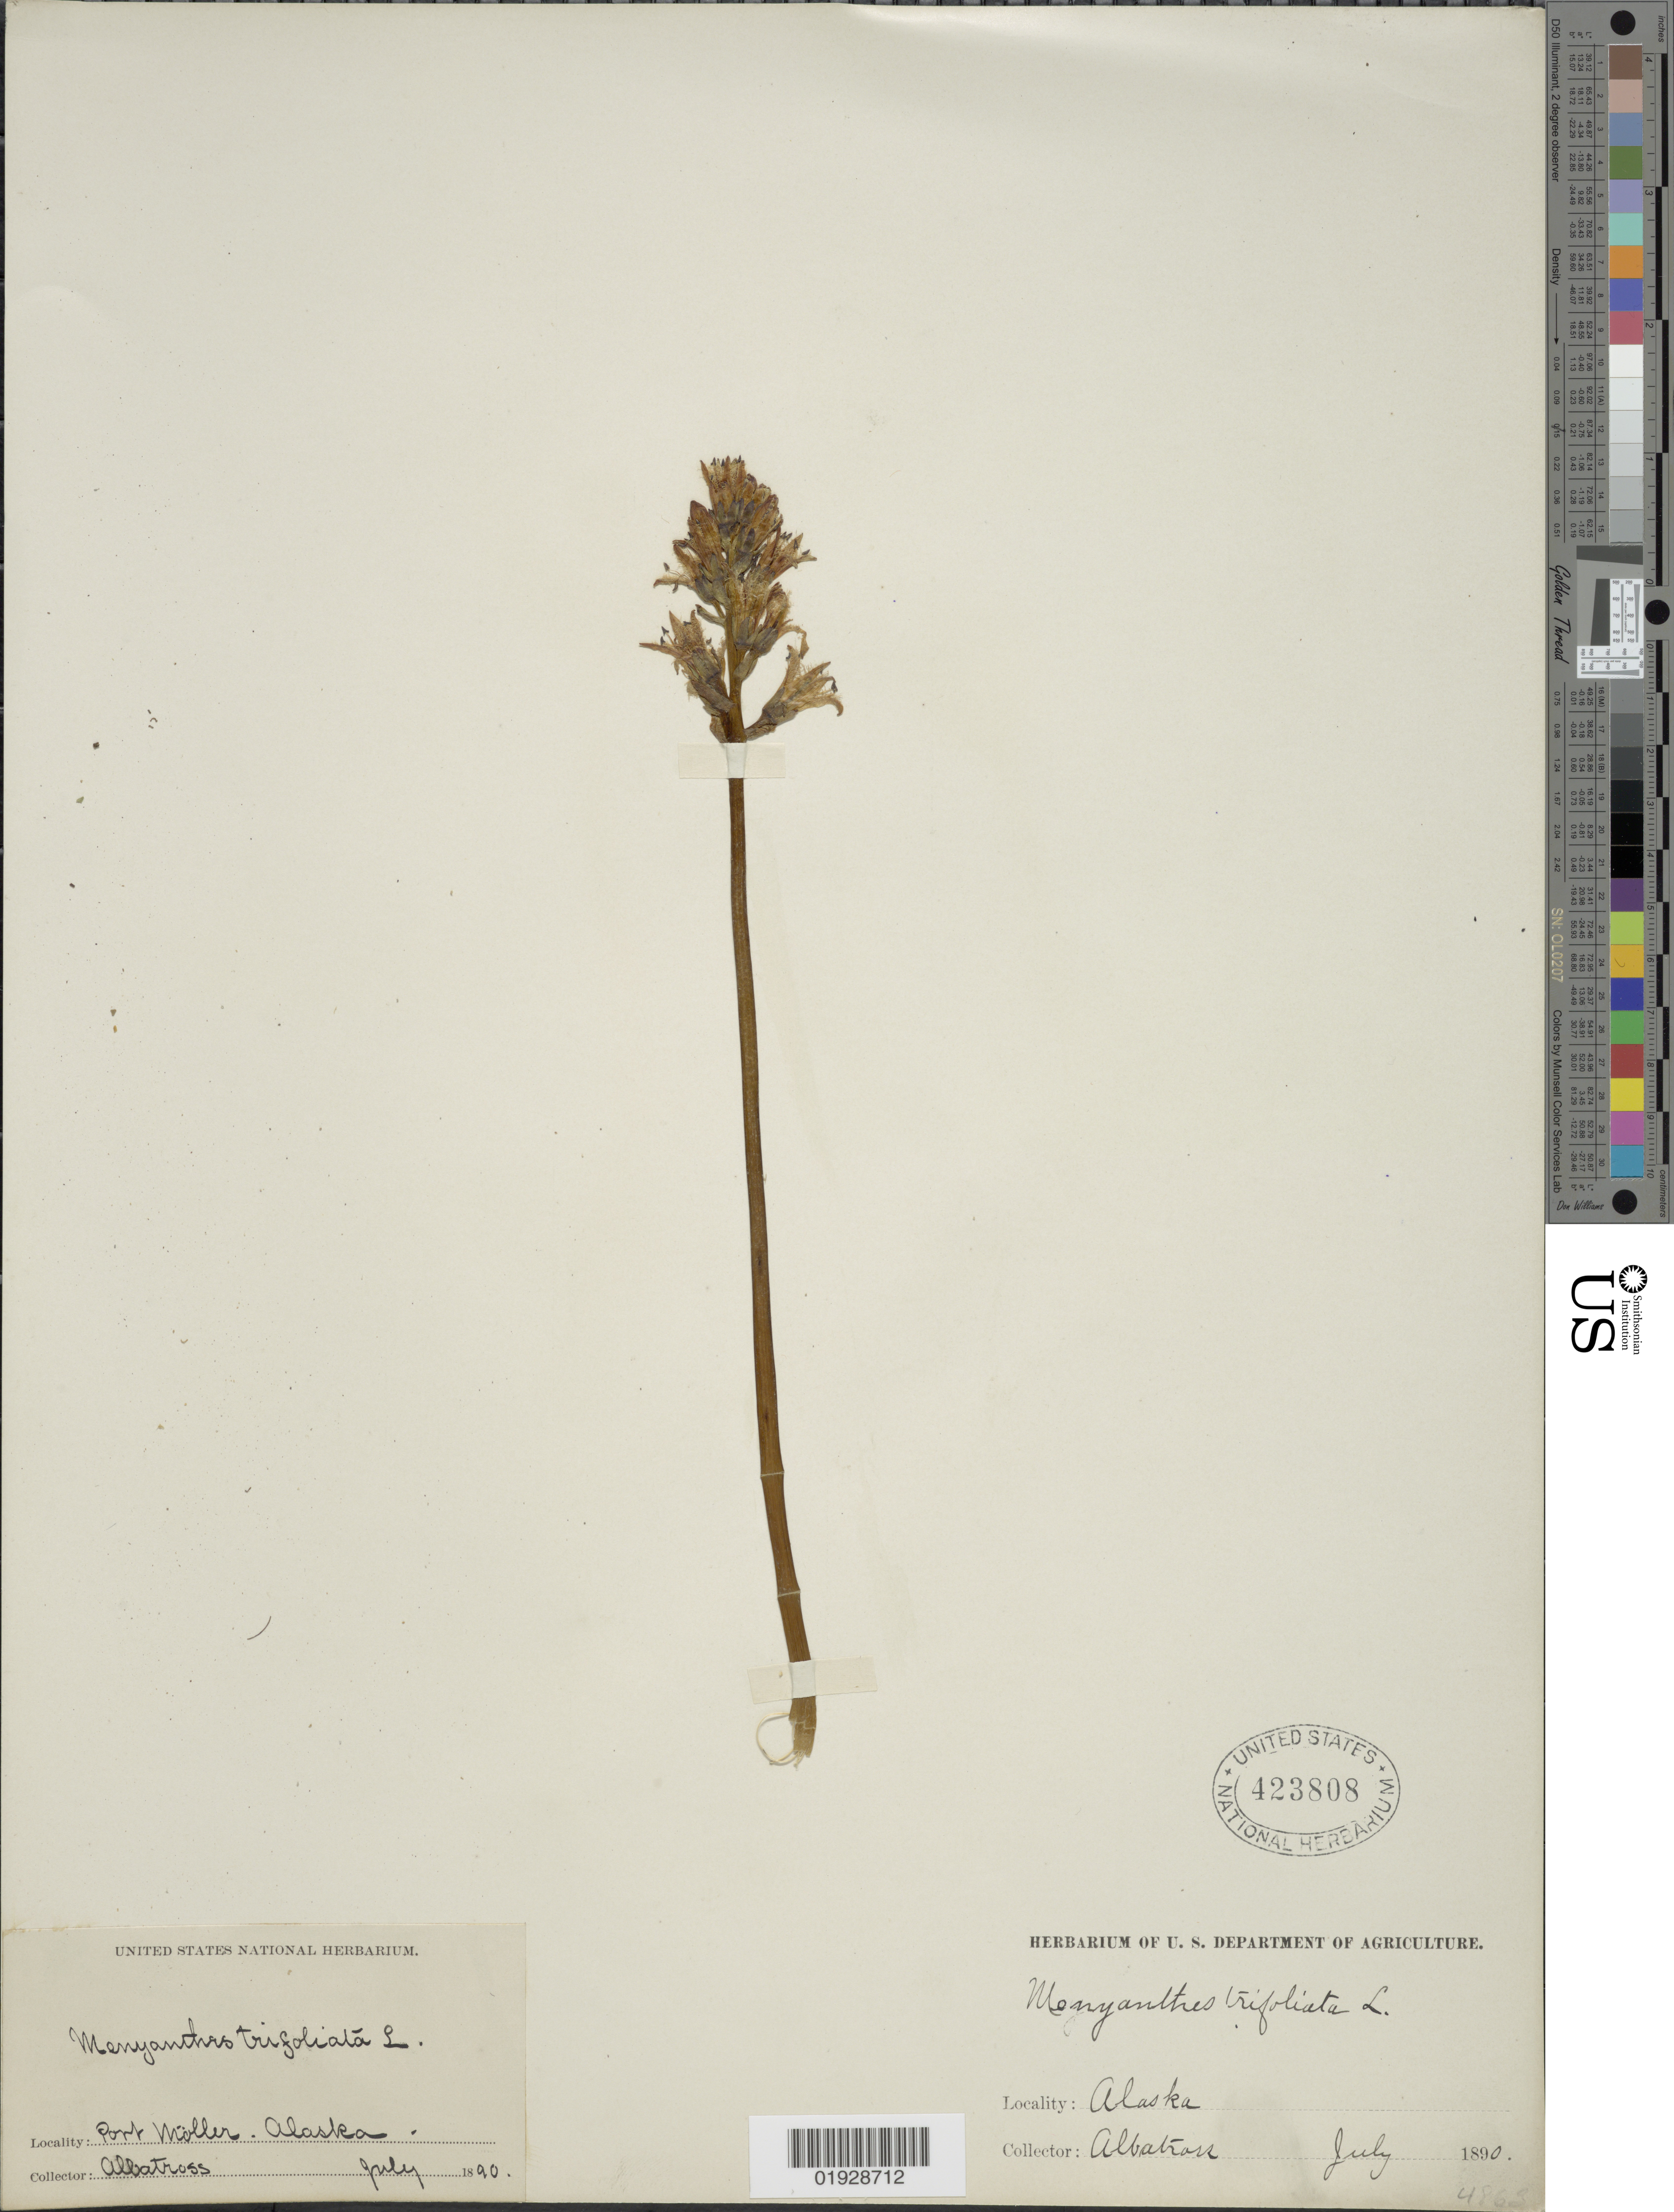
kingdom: Plantae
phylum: Tracheophyta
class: Magnoliopsida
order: Asterales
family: Menyanthaceae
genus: Menyanthes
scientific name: Menyanthes trifoliata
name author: L.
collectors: "The Albatross"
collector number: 4863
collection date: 1890-07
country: United States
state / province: Alaska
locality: Port Möller.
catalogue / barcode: US 423808